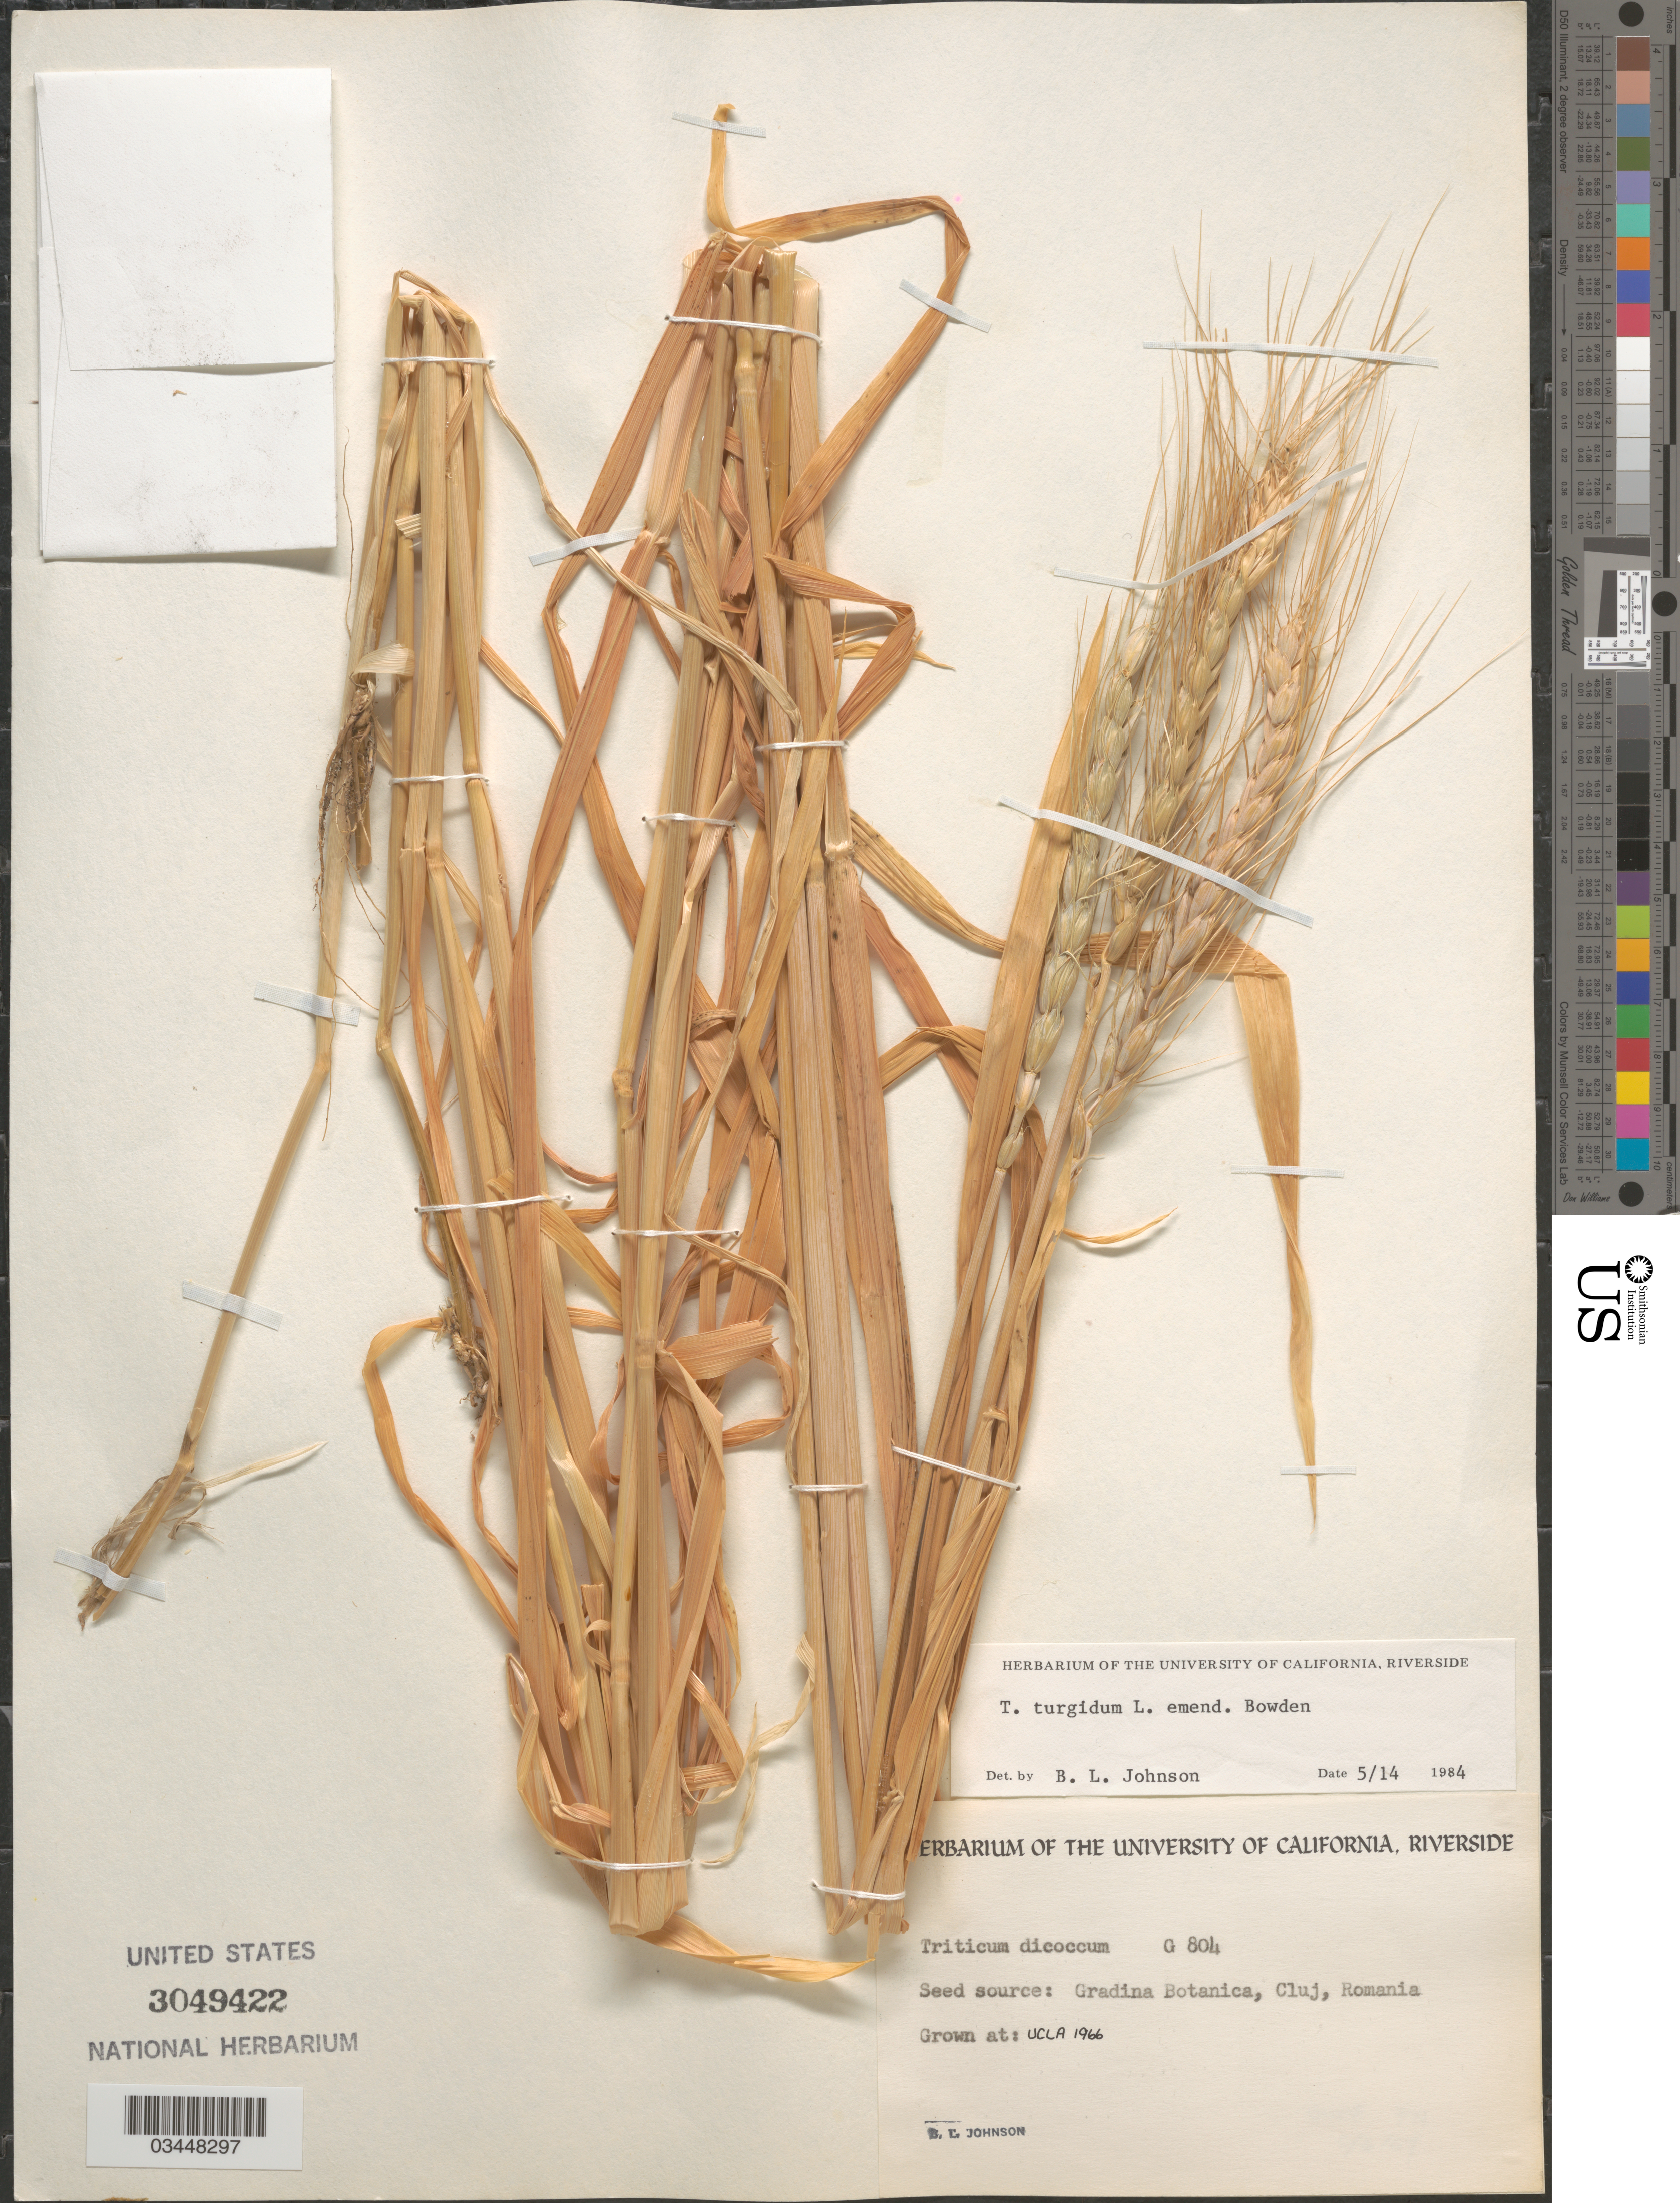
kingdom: Plantae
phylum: Tracheophyta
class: Liliopsida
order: Poales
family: Poaceae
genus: Triticum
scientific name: Triticum turgidum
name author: L.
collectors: B. Johnson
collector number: G804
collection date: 1966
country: United States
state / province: California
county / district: Los Angeles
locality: UCLA.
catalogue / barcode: US 3049422